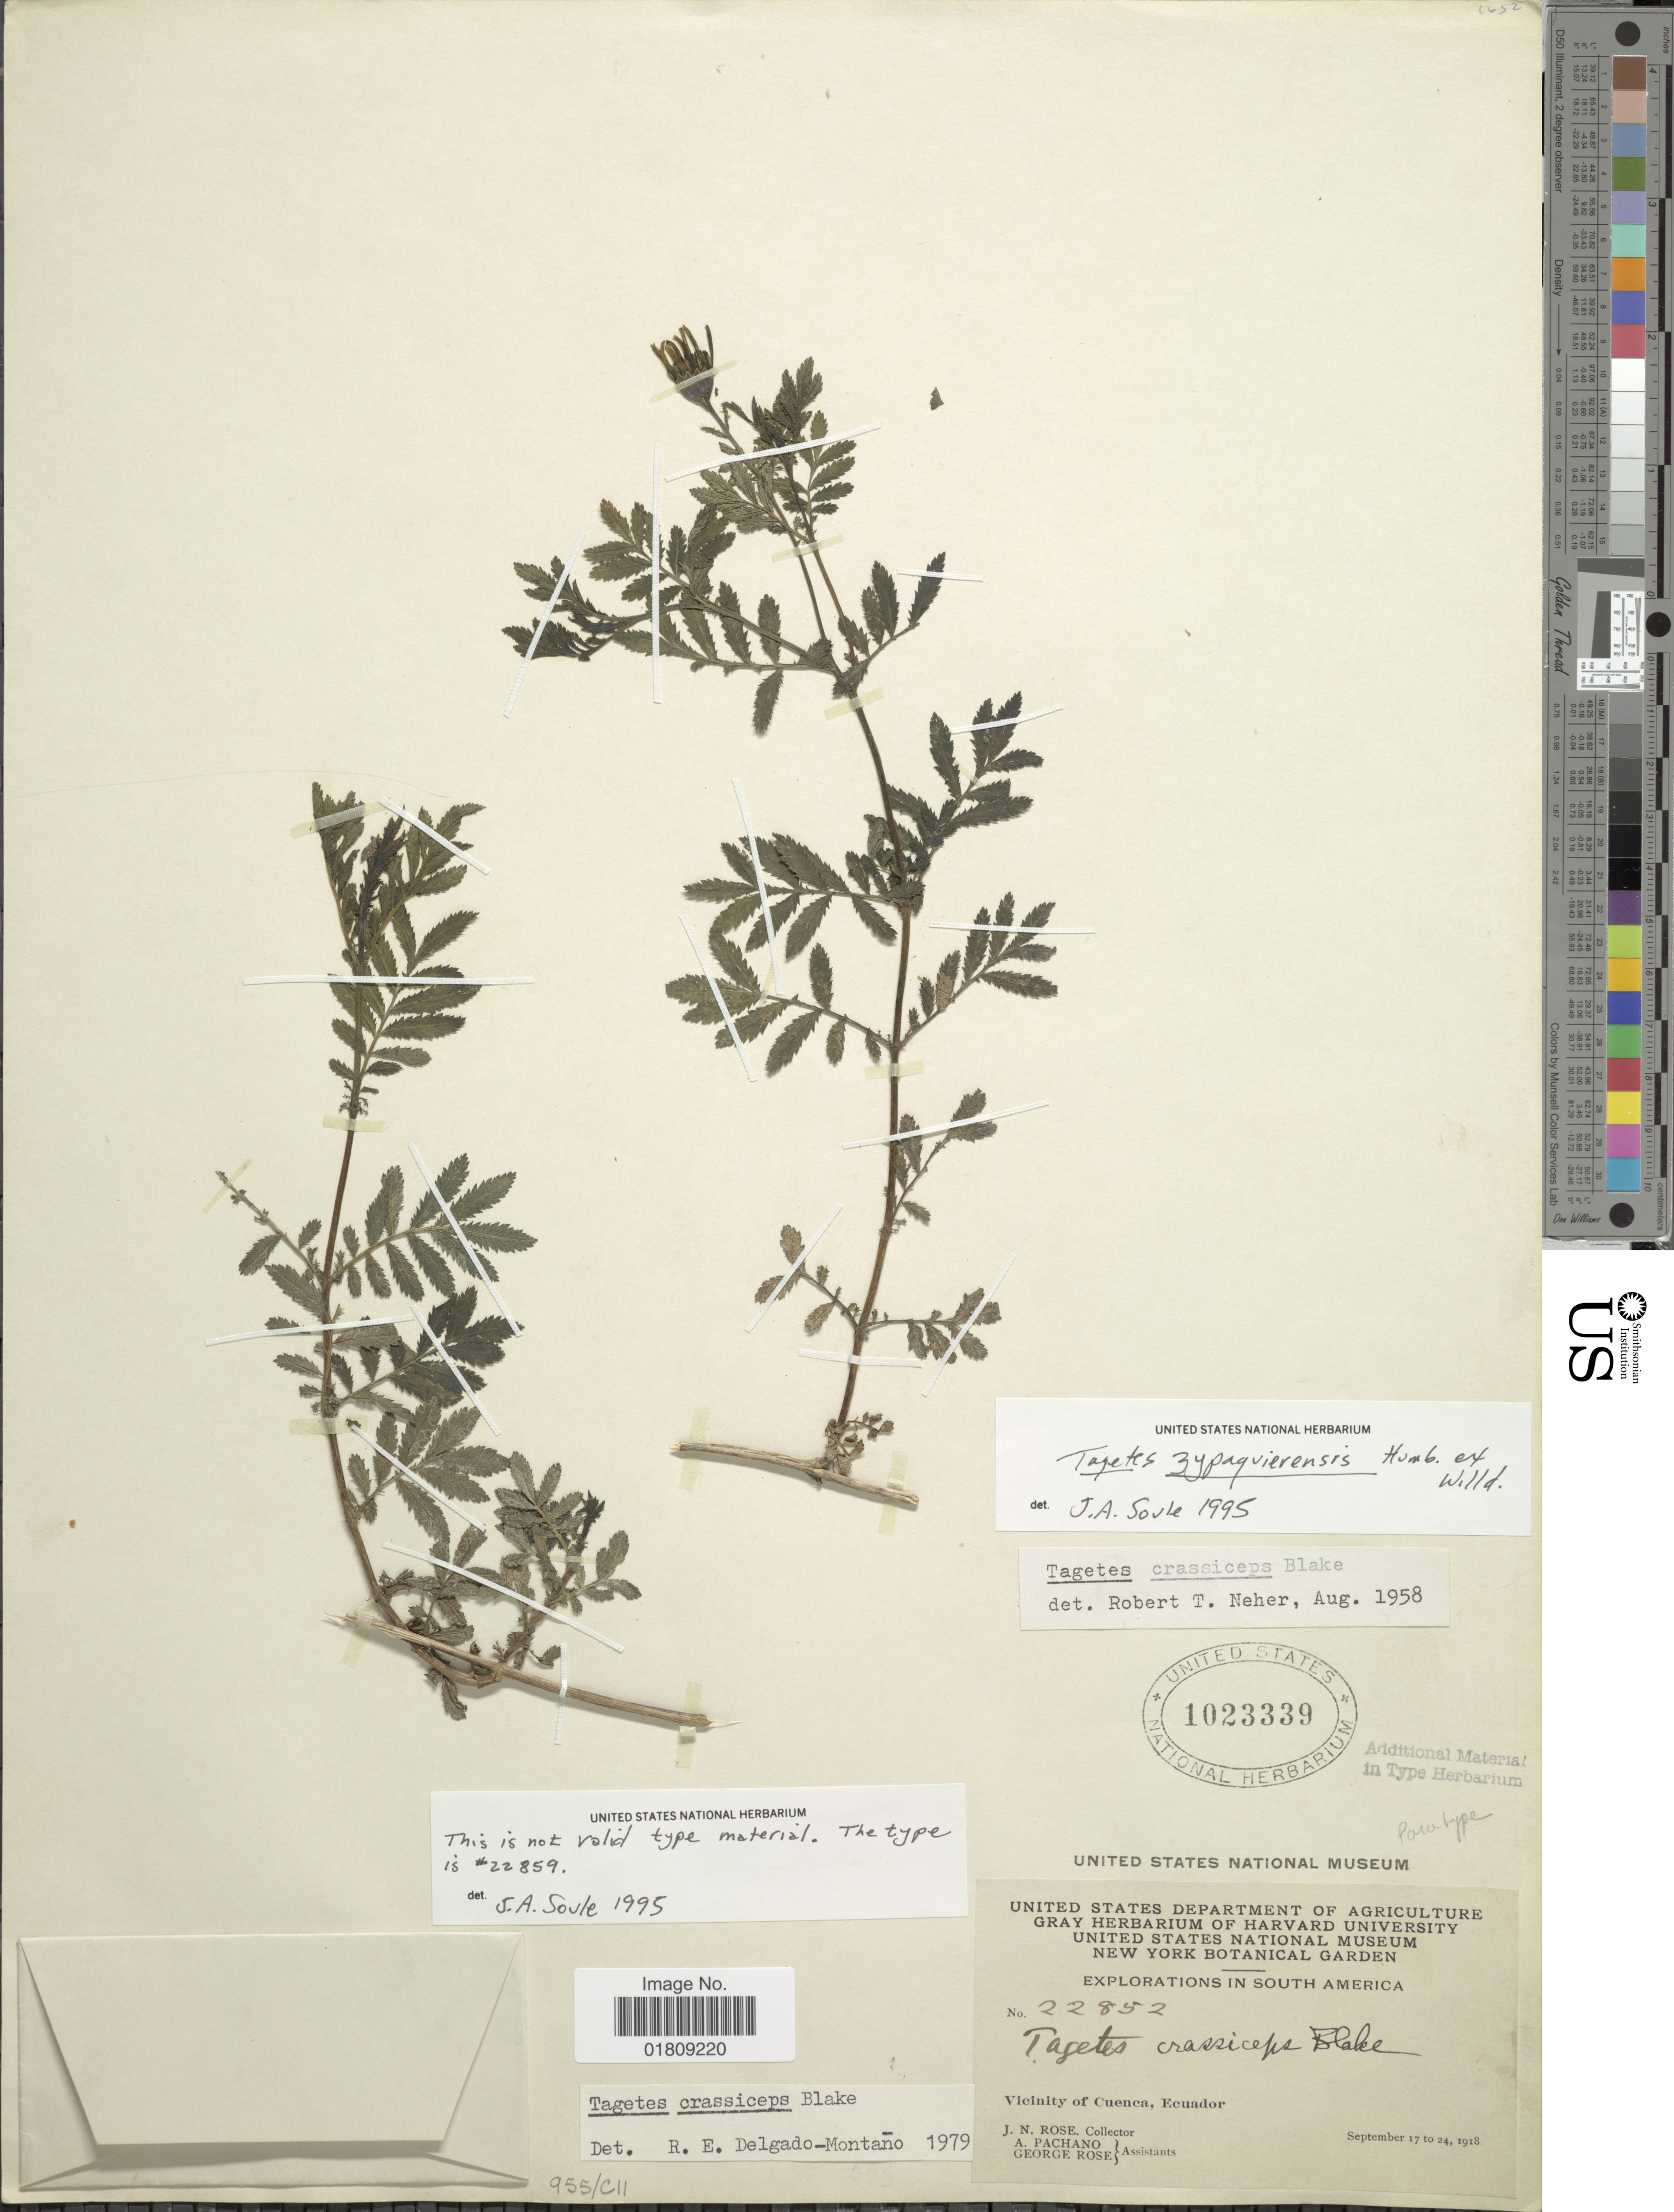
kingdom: Plantae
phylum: Tracheophyta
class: Magnoliopsida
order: Asterales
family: Asteraceae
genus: Tagetes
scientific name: Tagetes crassiceps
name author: S.F. Blake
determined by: Schiavinato, Dario J.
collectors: J. N. Rose, A. Pachano & G. Rose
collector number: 22852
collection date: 1918-09-17/1918-09-24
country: Ecuador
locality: South America, Vicinity of Cuenca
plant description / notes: Paratype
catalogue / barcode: US 1023339